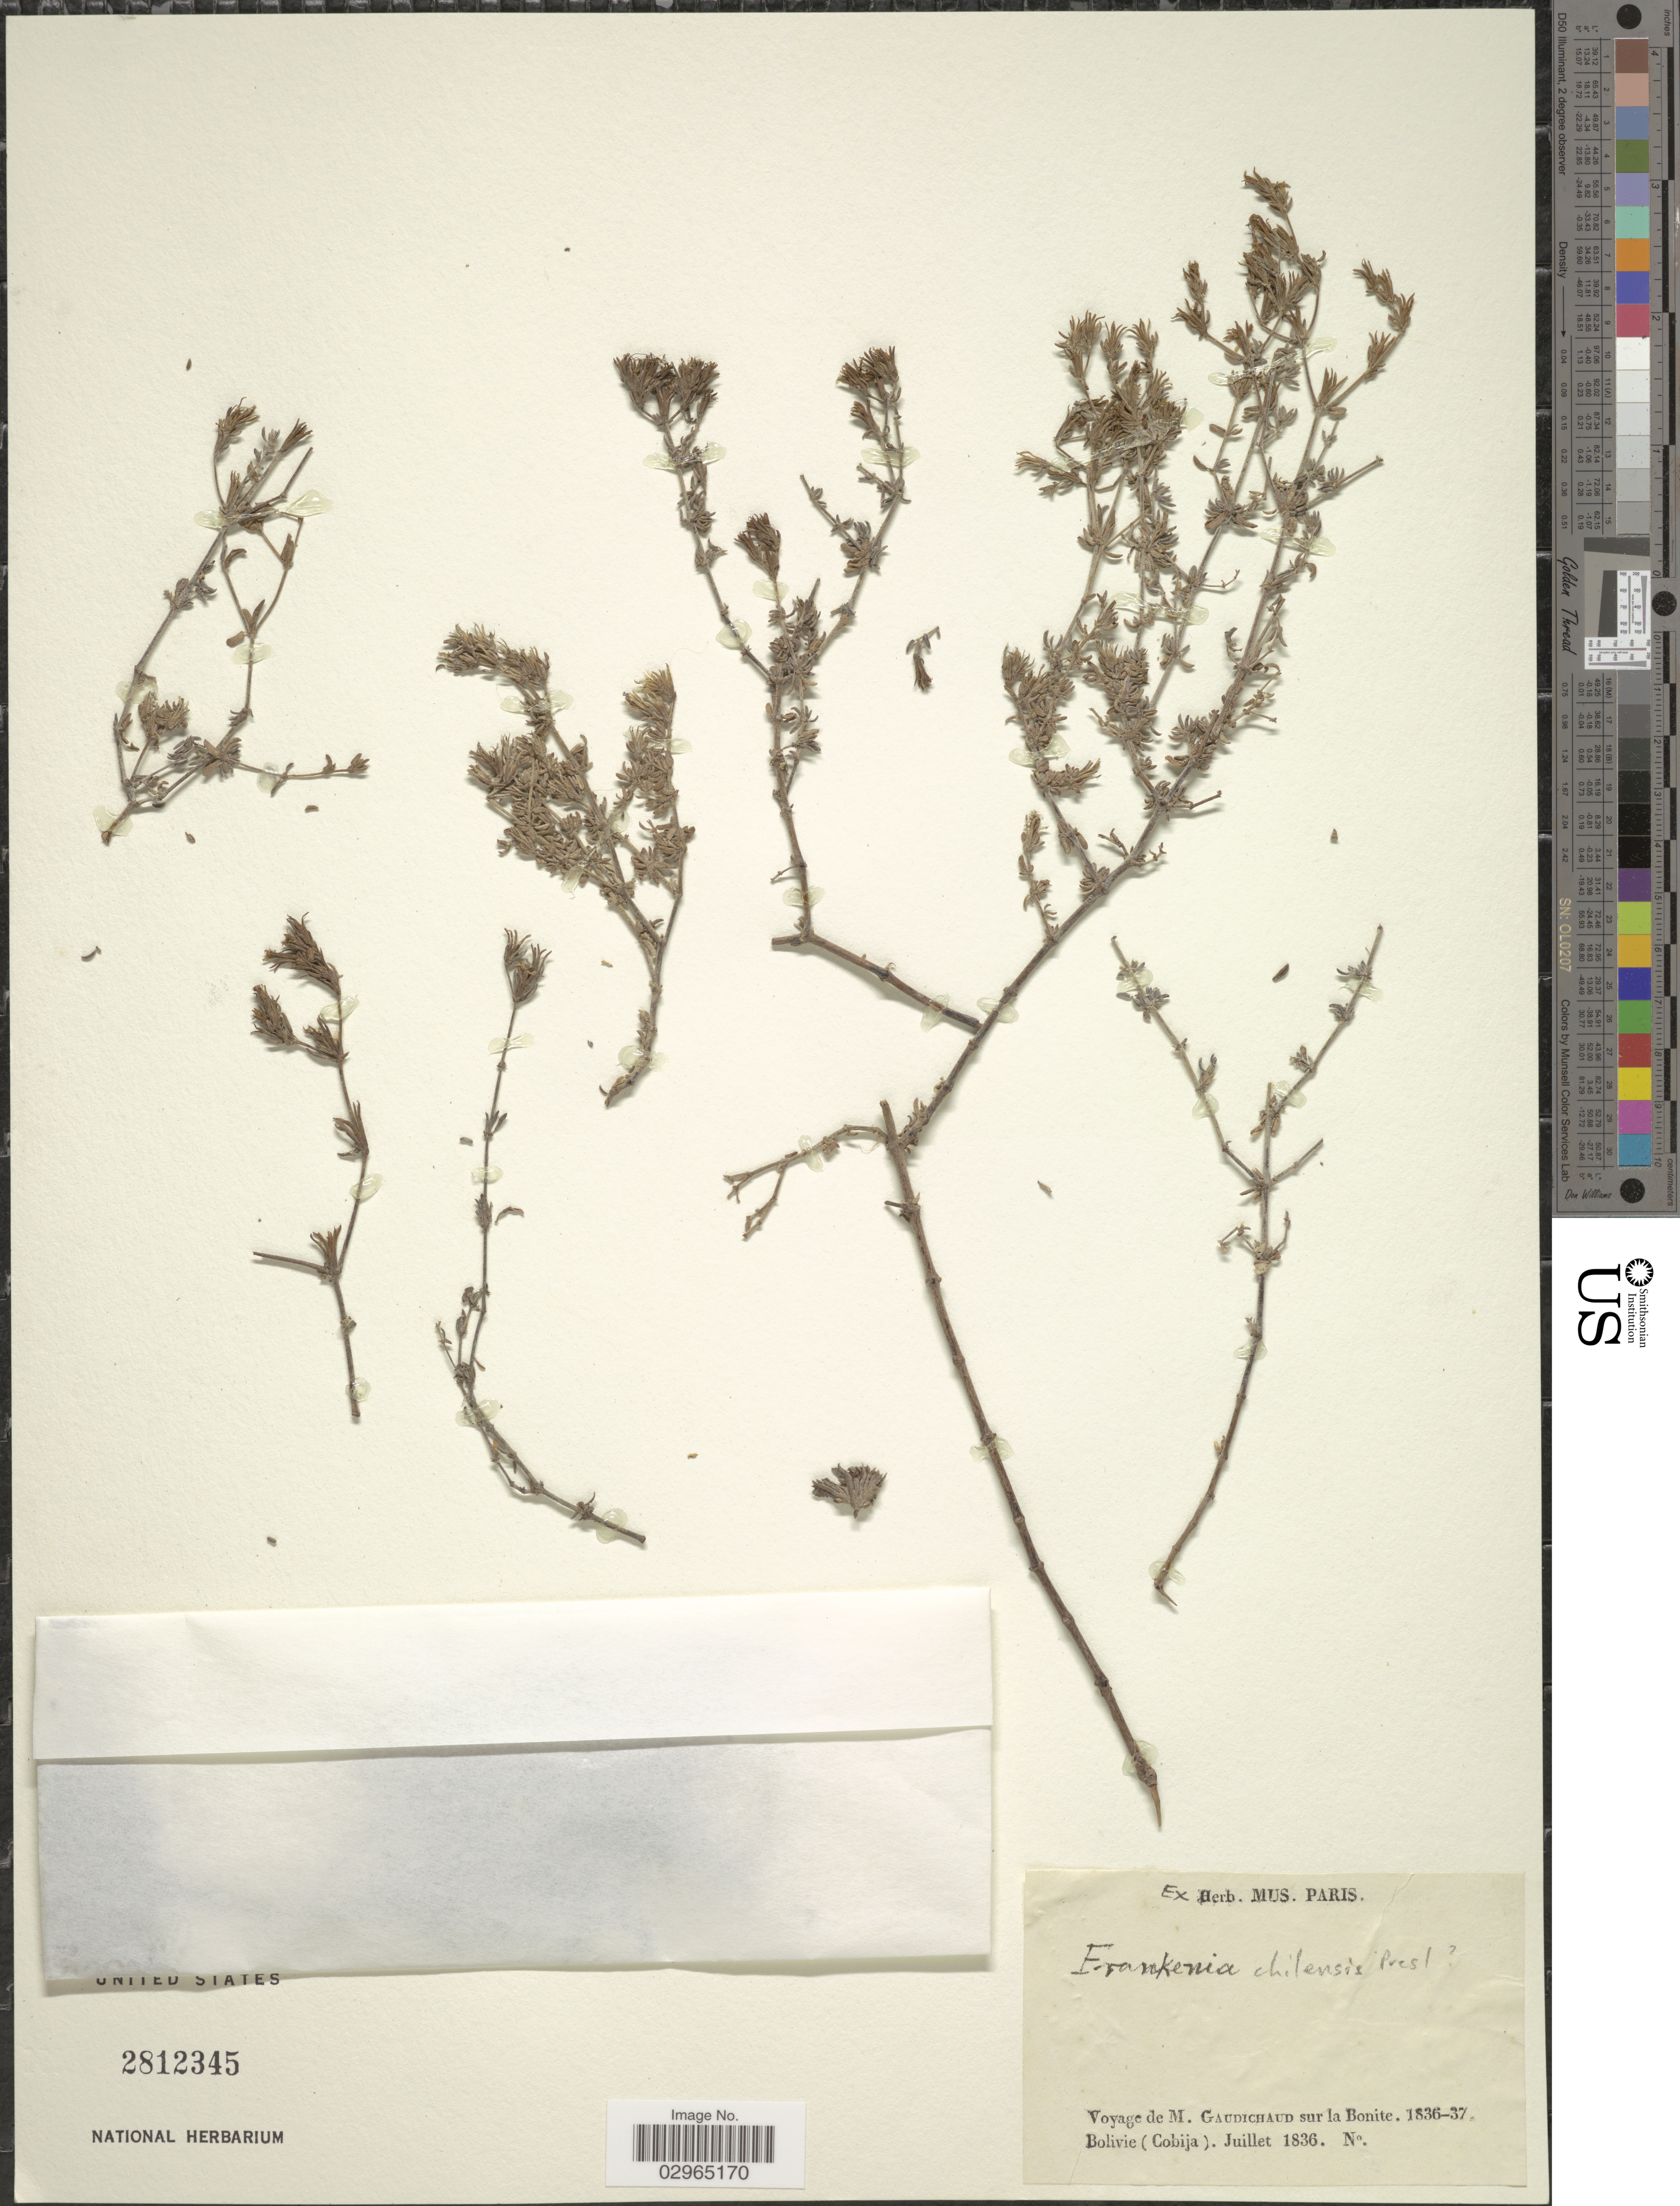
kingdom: Plantae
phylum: Tracheophyta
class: Magnoliopsida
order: Caryophyllales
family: Frankeniaceae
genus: Frankenia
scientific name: Frankenia chilensis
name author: C. Presl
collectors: M. Gaudichaud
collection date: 1836-07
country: Bolivia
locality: (Cobija).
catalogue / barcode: US 2812345